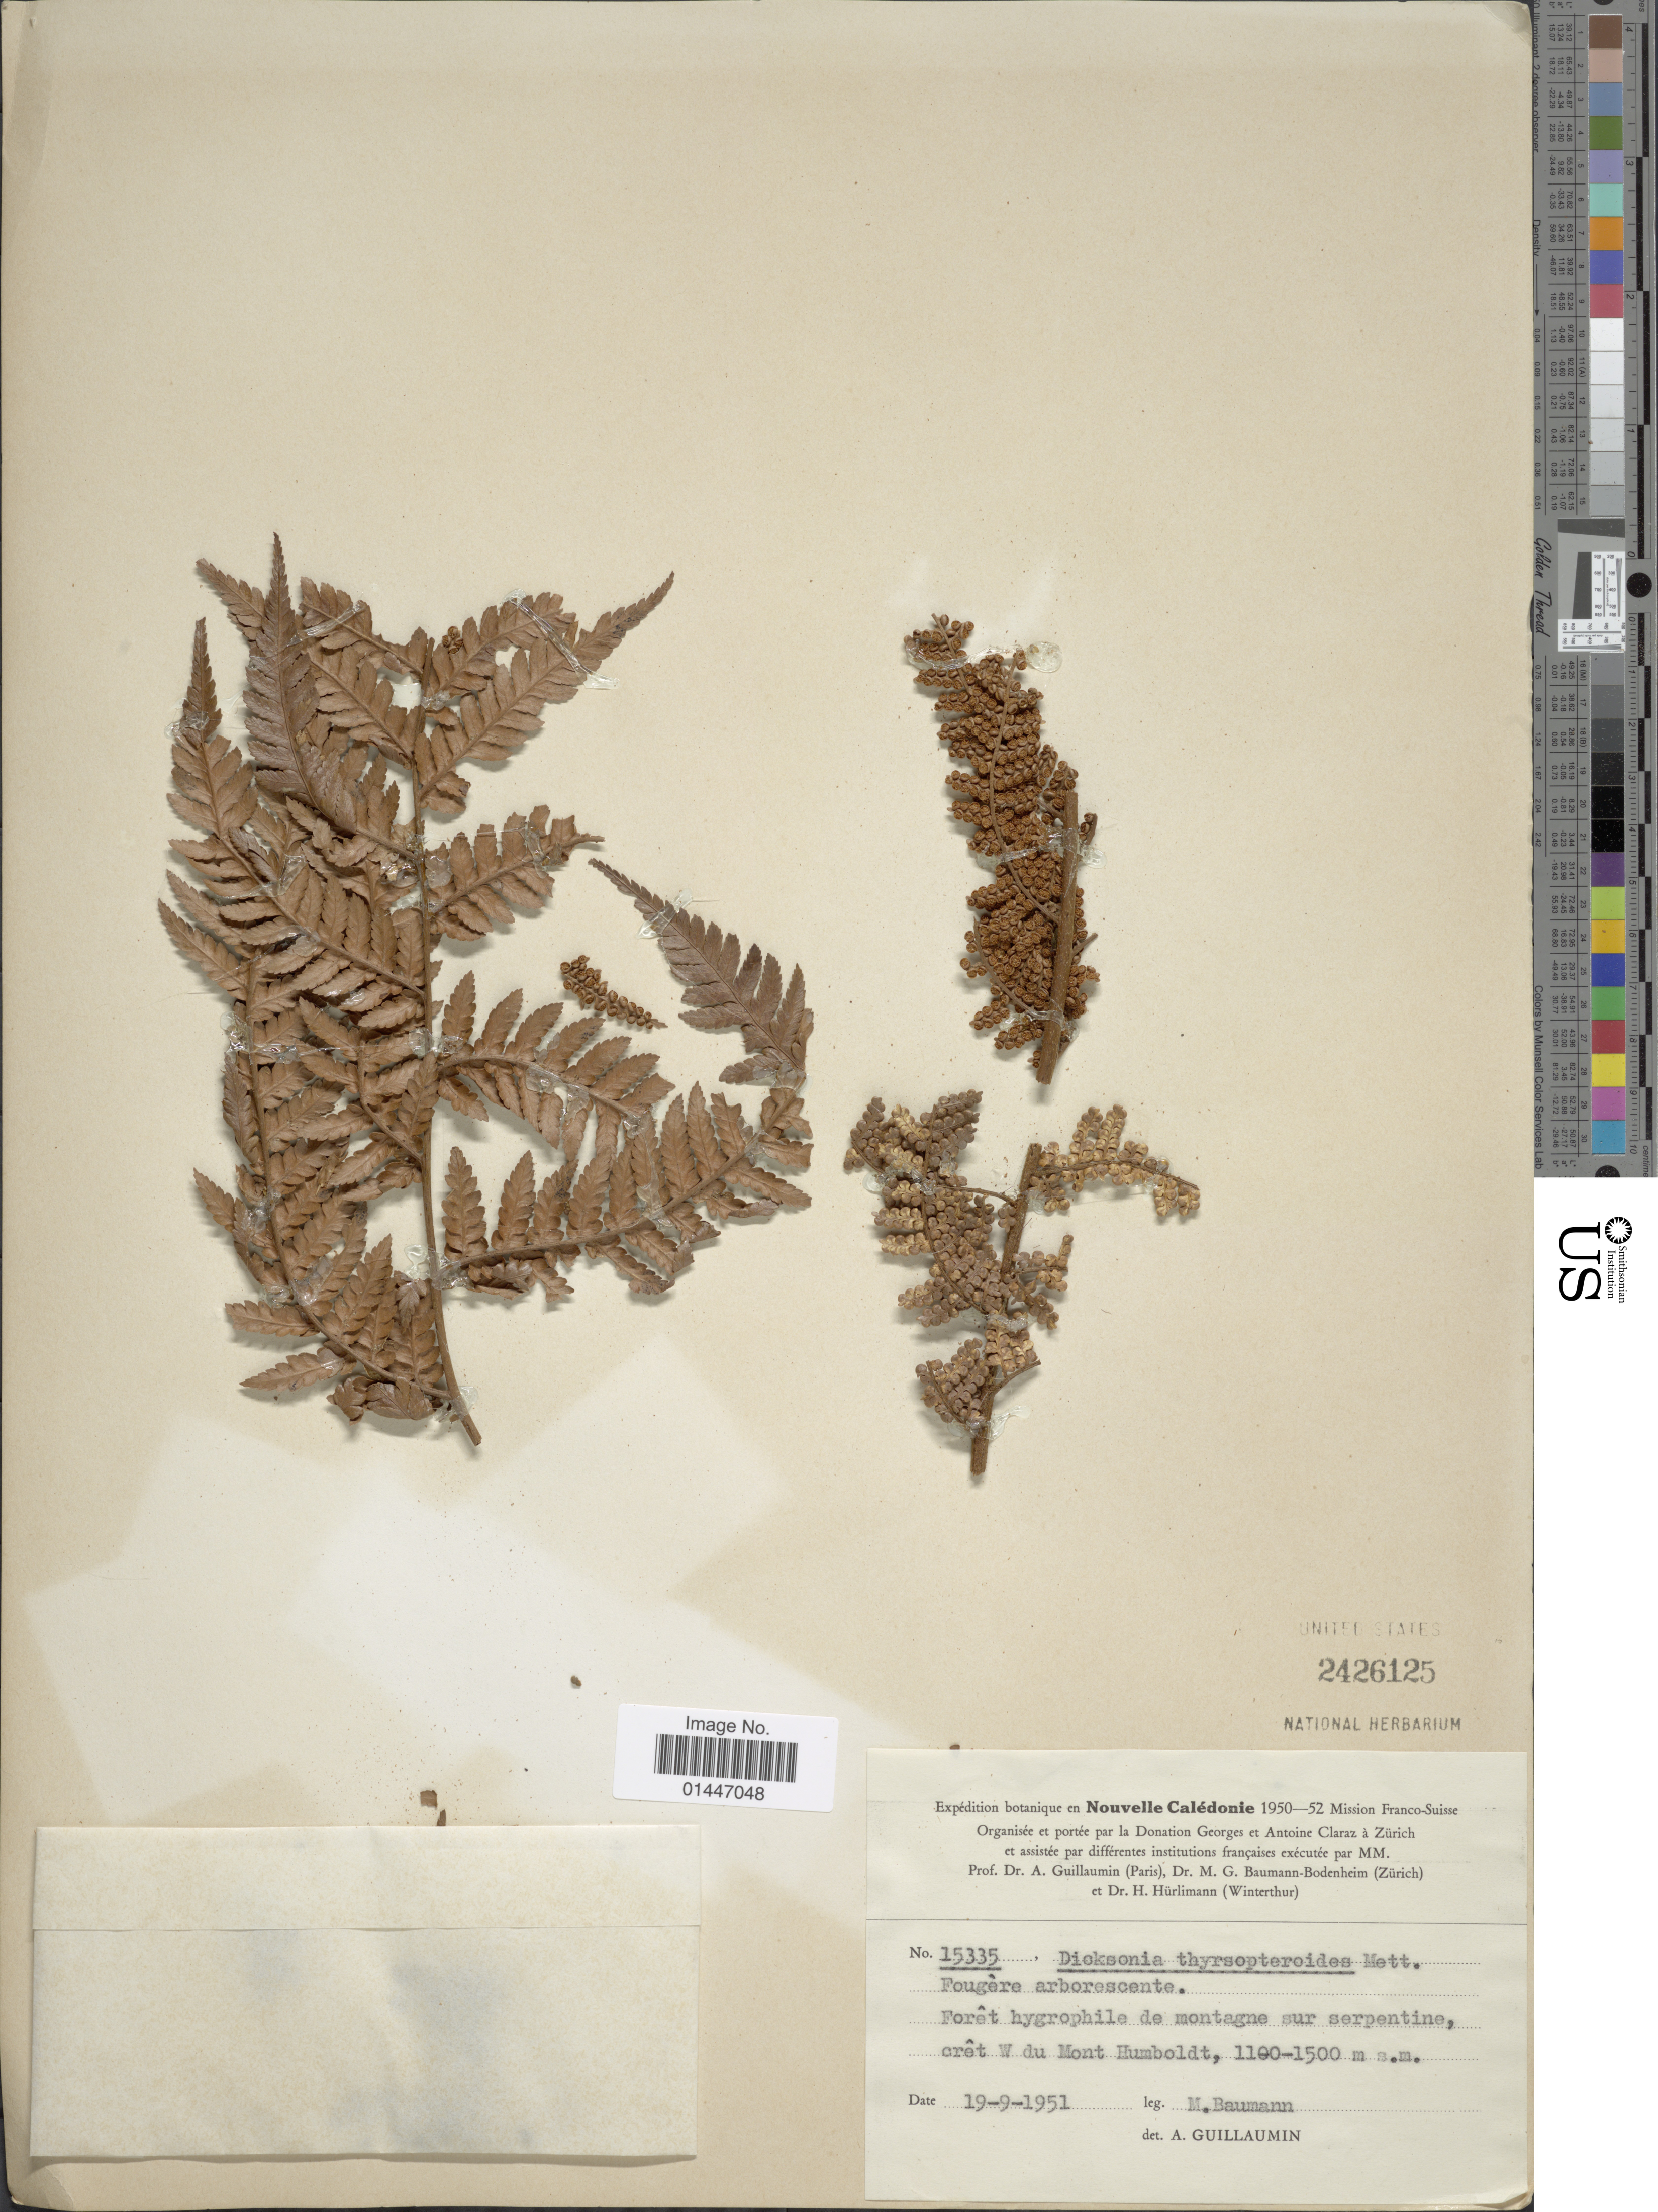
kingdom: Plantae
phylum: Tracheophyta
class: Polypodiopsida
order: Cyatheales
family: Dicksoniaceae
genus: Dicksonia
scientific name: Dicksonia thyrsopteroides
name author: Mett.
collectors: M. Baumann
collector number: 15335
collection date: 1951-09-19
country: New Caledonia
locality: Foret hygrophile de montagne sur serpentine, cret W du Mont Humboldt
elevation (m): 100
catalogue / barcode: US 2426125